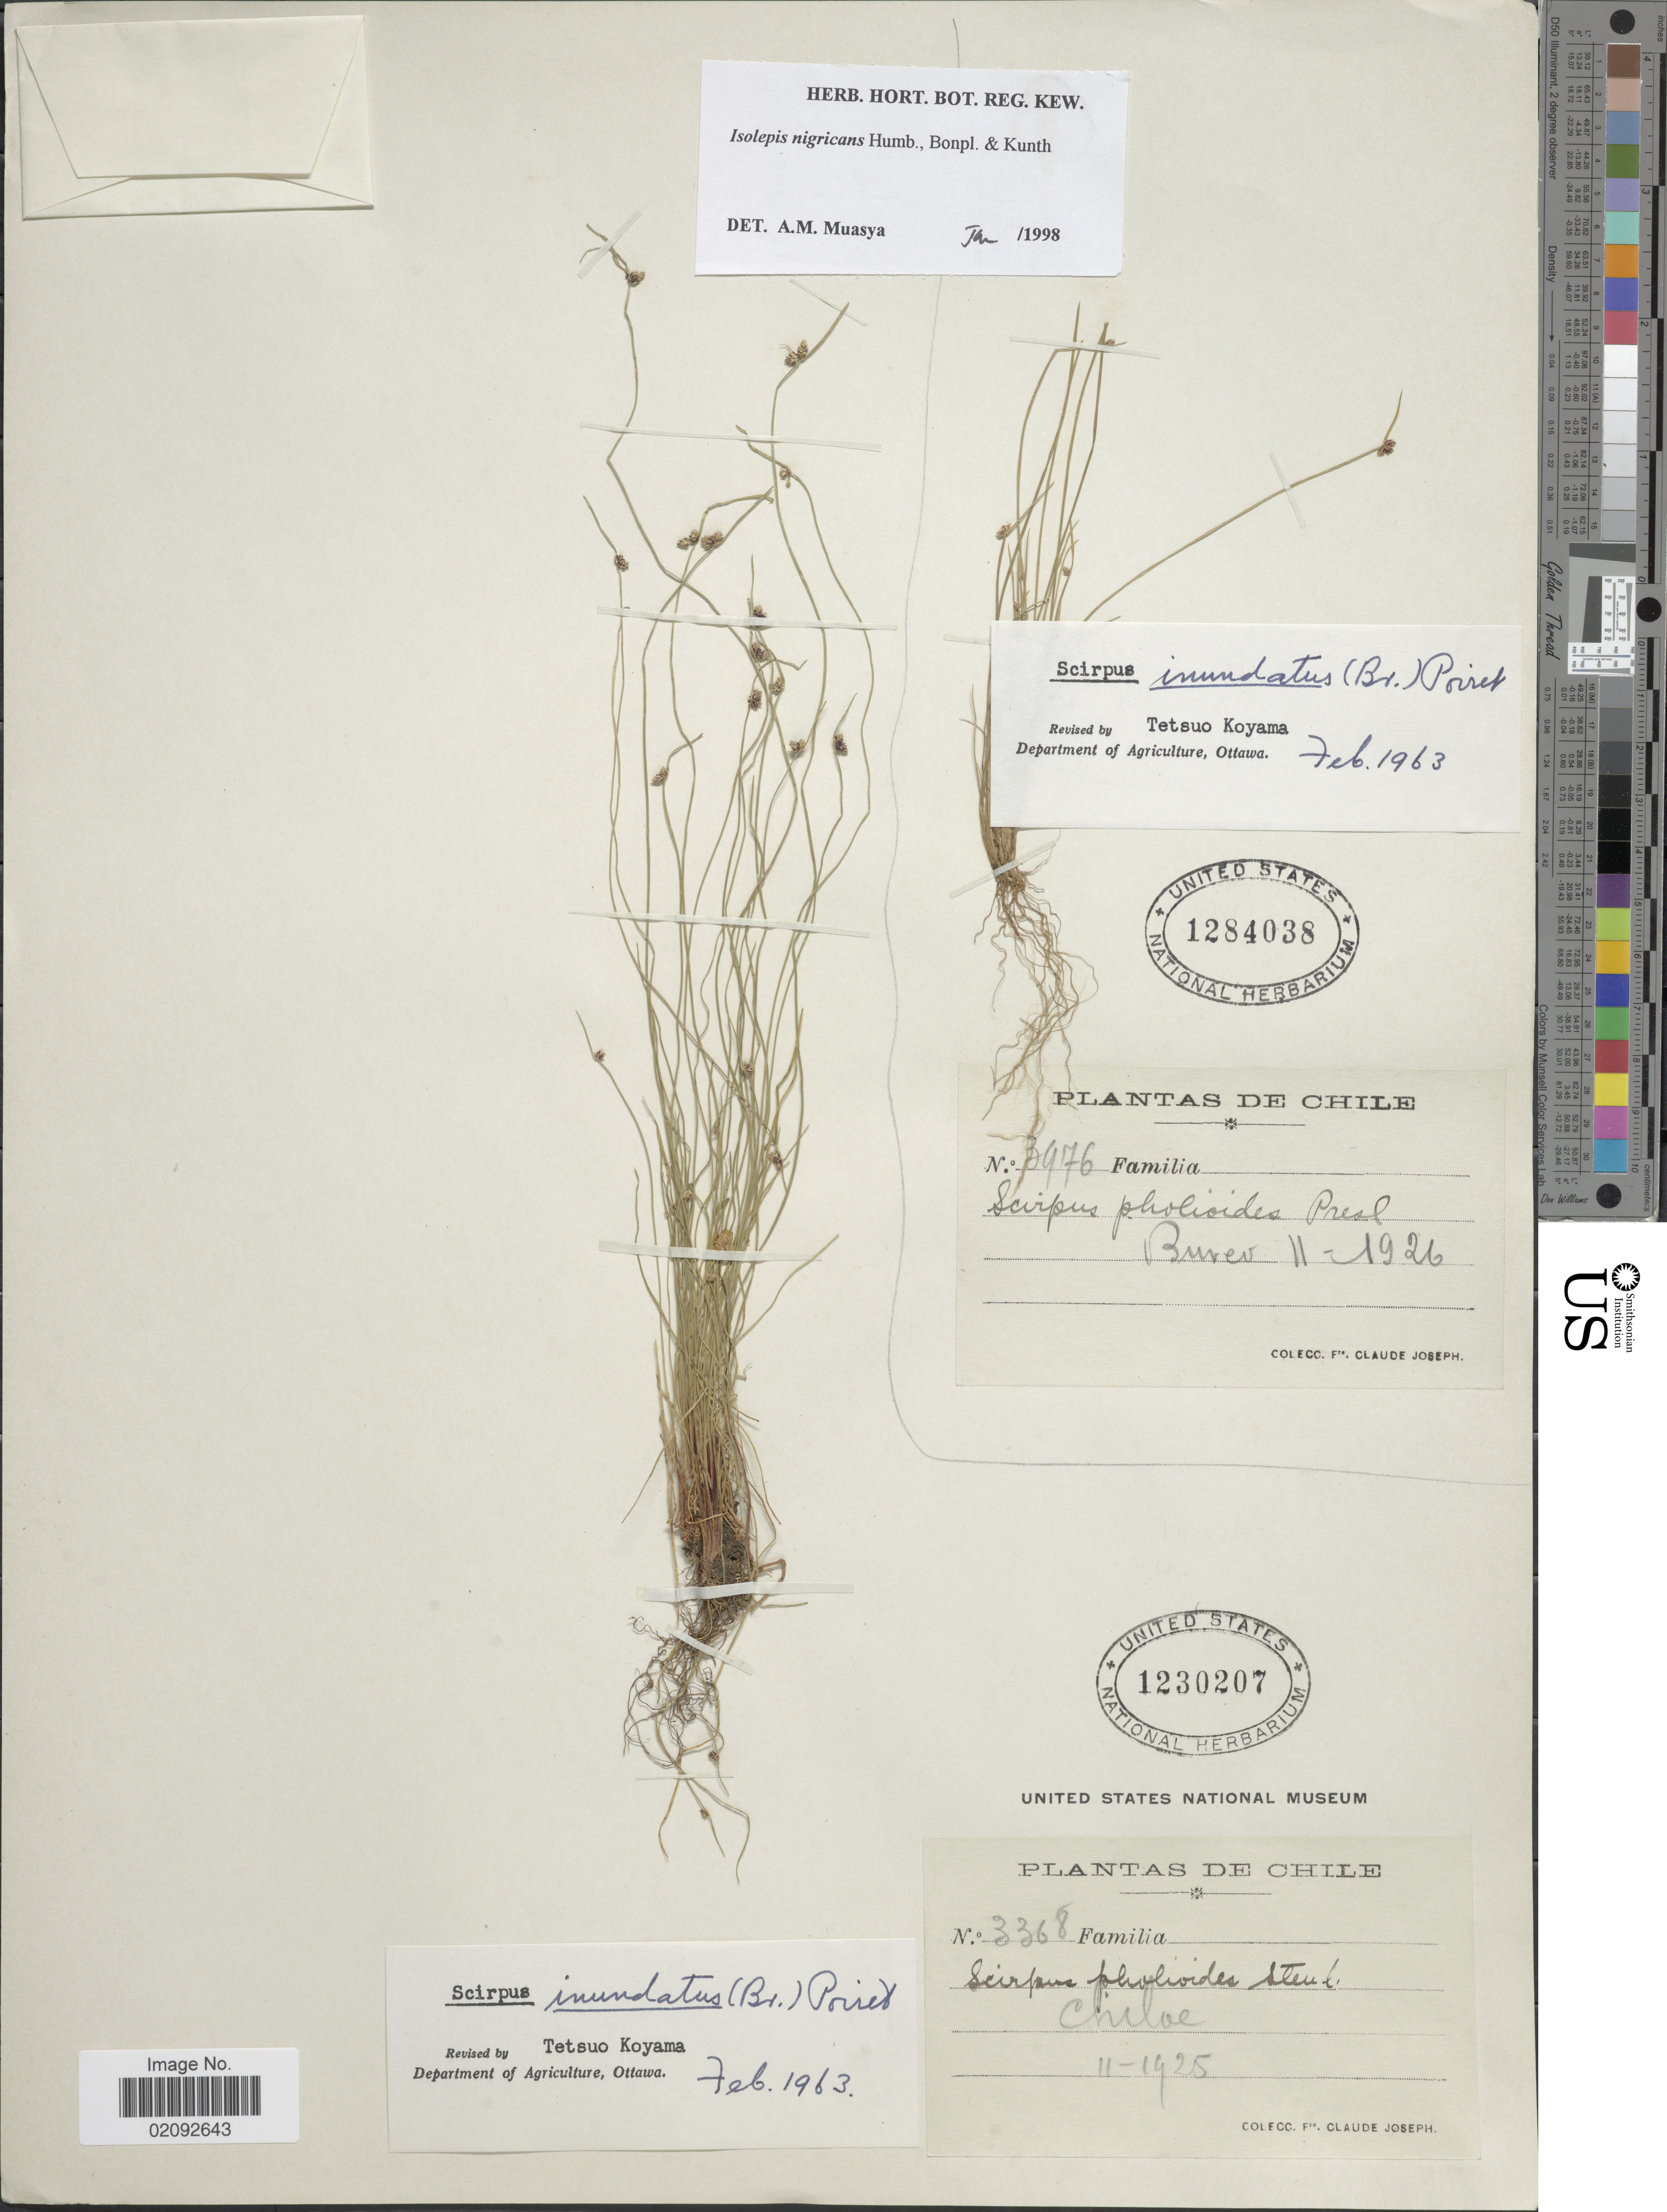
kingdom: Plantae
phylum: Tracheophyta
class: Liliopsida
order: Poales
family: Cyperaceae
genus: Isolepis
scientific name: Isolepis nigricans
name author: Kunth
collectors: Bro. Claude-Joseph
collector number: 3976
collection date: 1926-11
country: Chile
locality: Bureo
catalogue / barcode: US 1284038-2